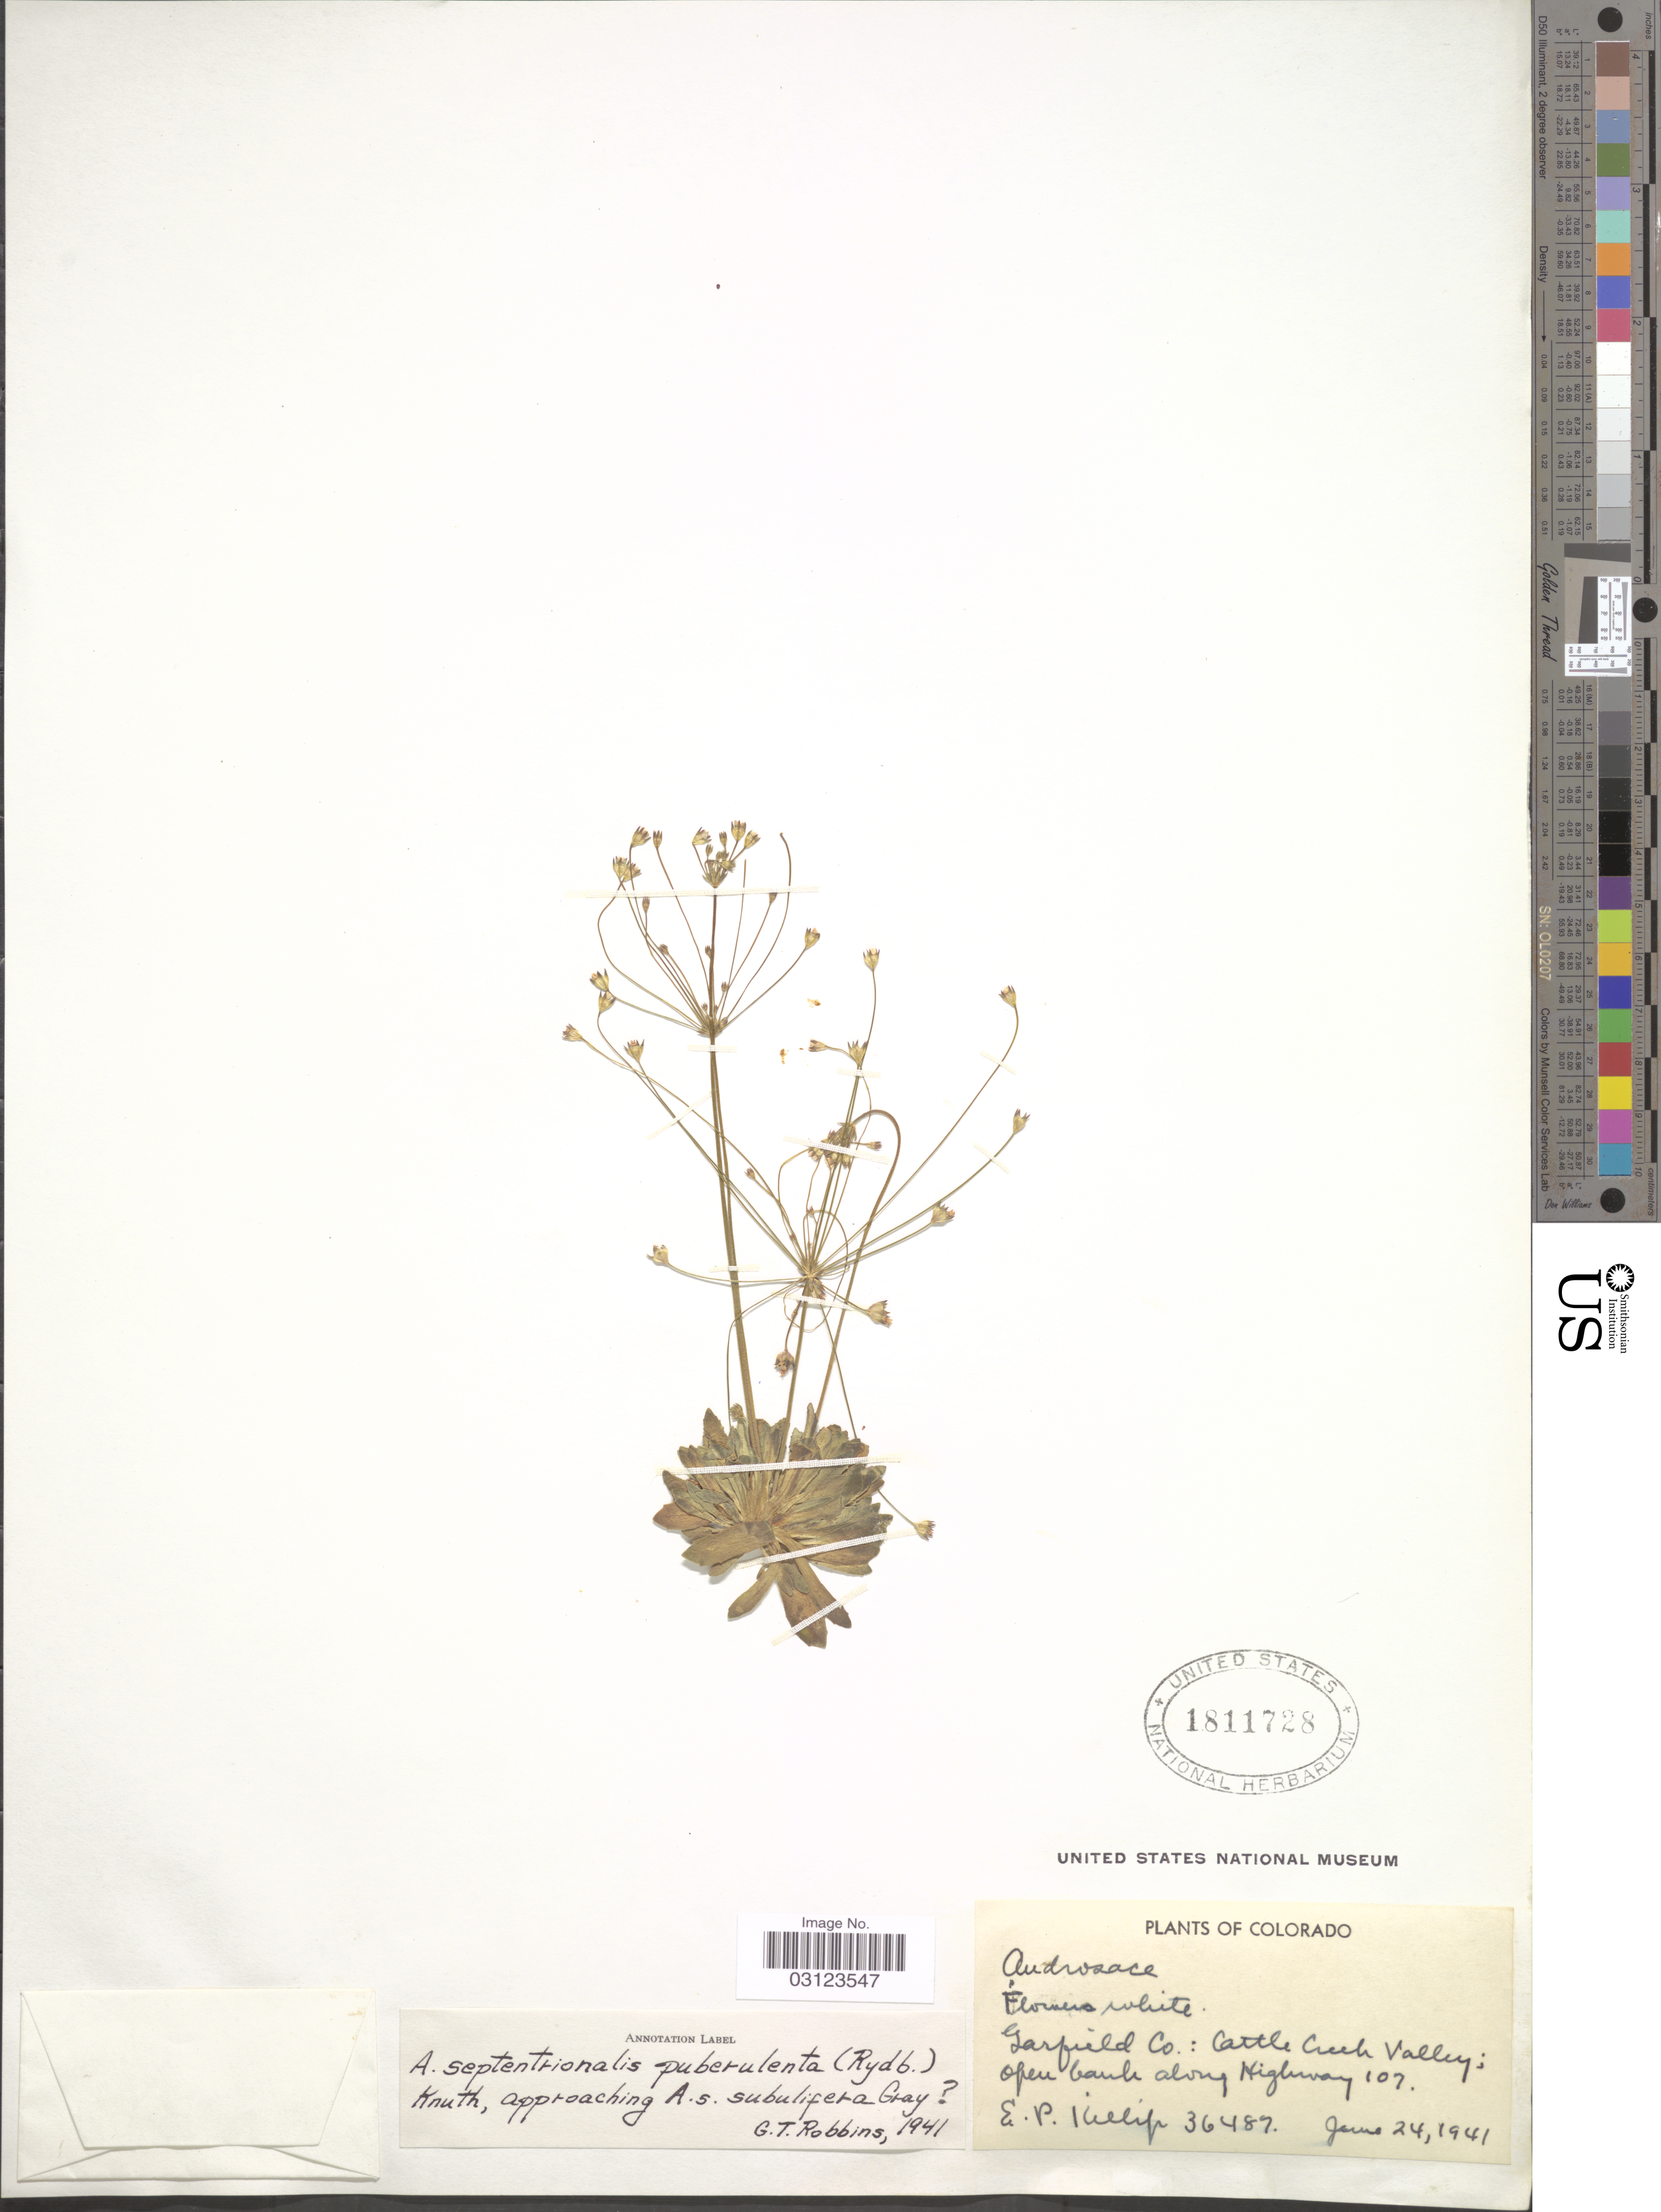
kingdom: Plantae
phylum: Tracheophyta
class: Magnoliopsida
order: Ericales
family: Primulaceae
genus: Androsace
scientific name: Androsace septentrionalis var. puberulenta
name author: (Rydb.) R. Knuth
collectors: E. P. Killip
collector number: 36487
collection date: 1941-06-24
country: United States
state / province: Colorado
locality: Garfield Co.: Cattle Creek Valley; open bank along Highway 107.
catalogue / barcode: US 1811728